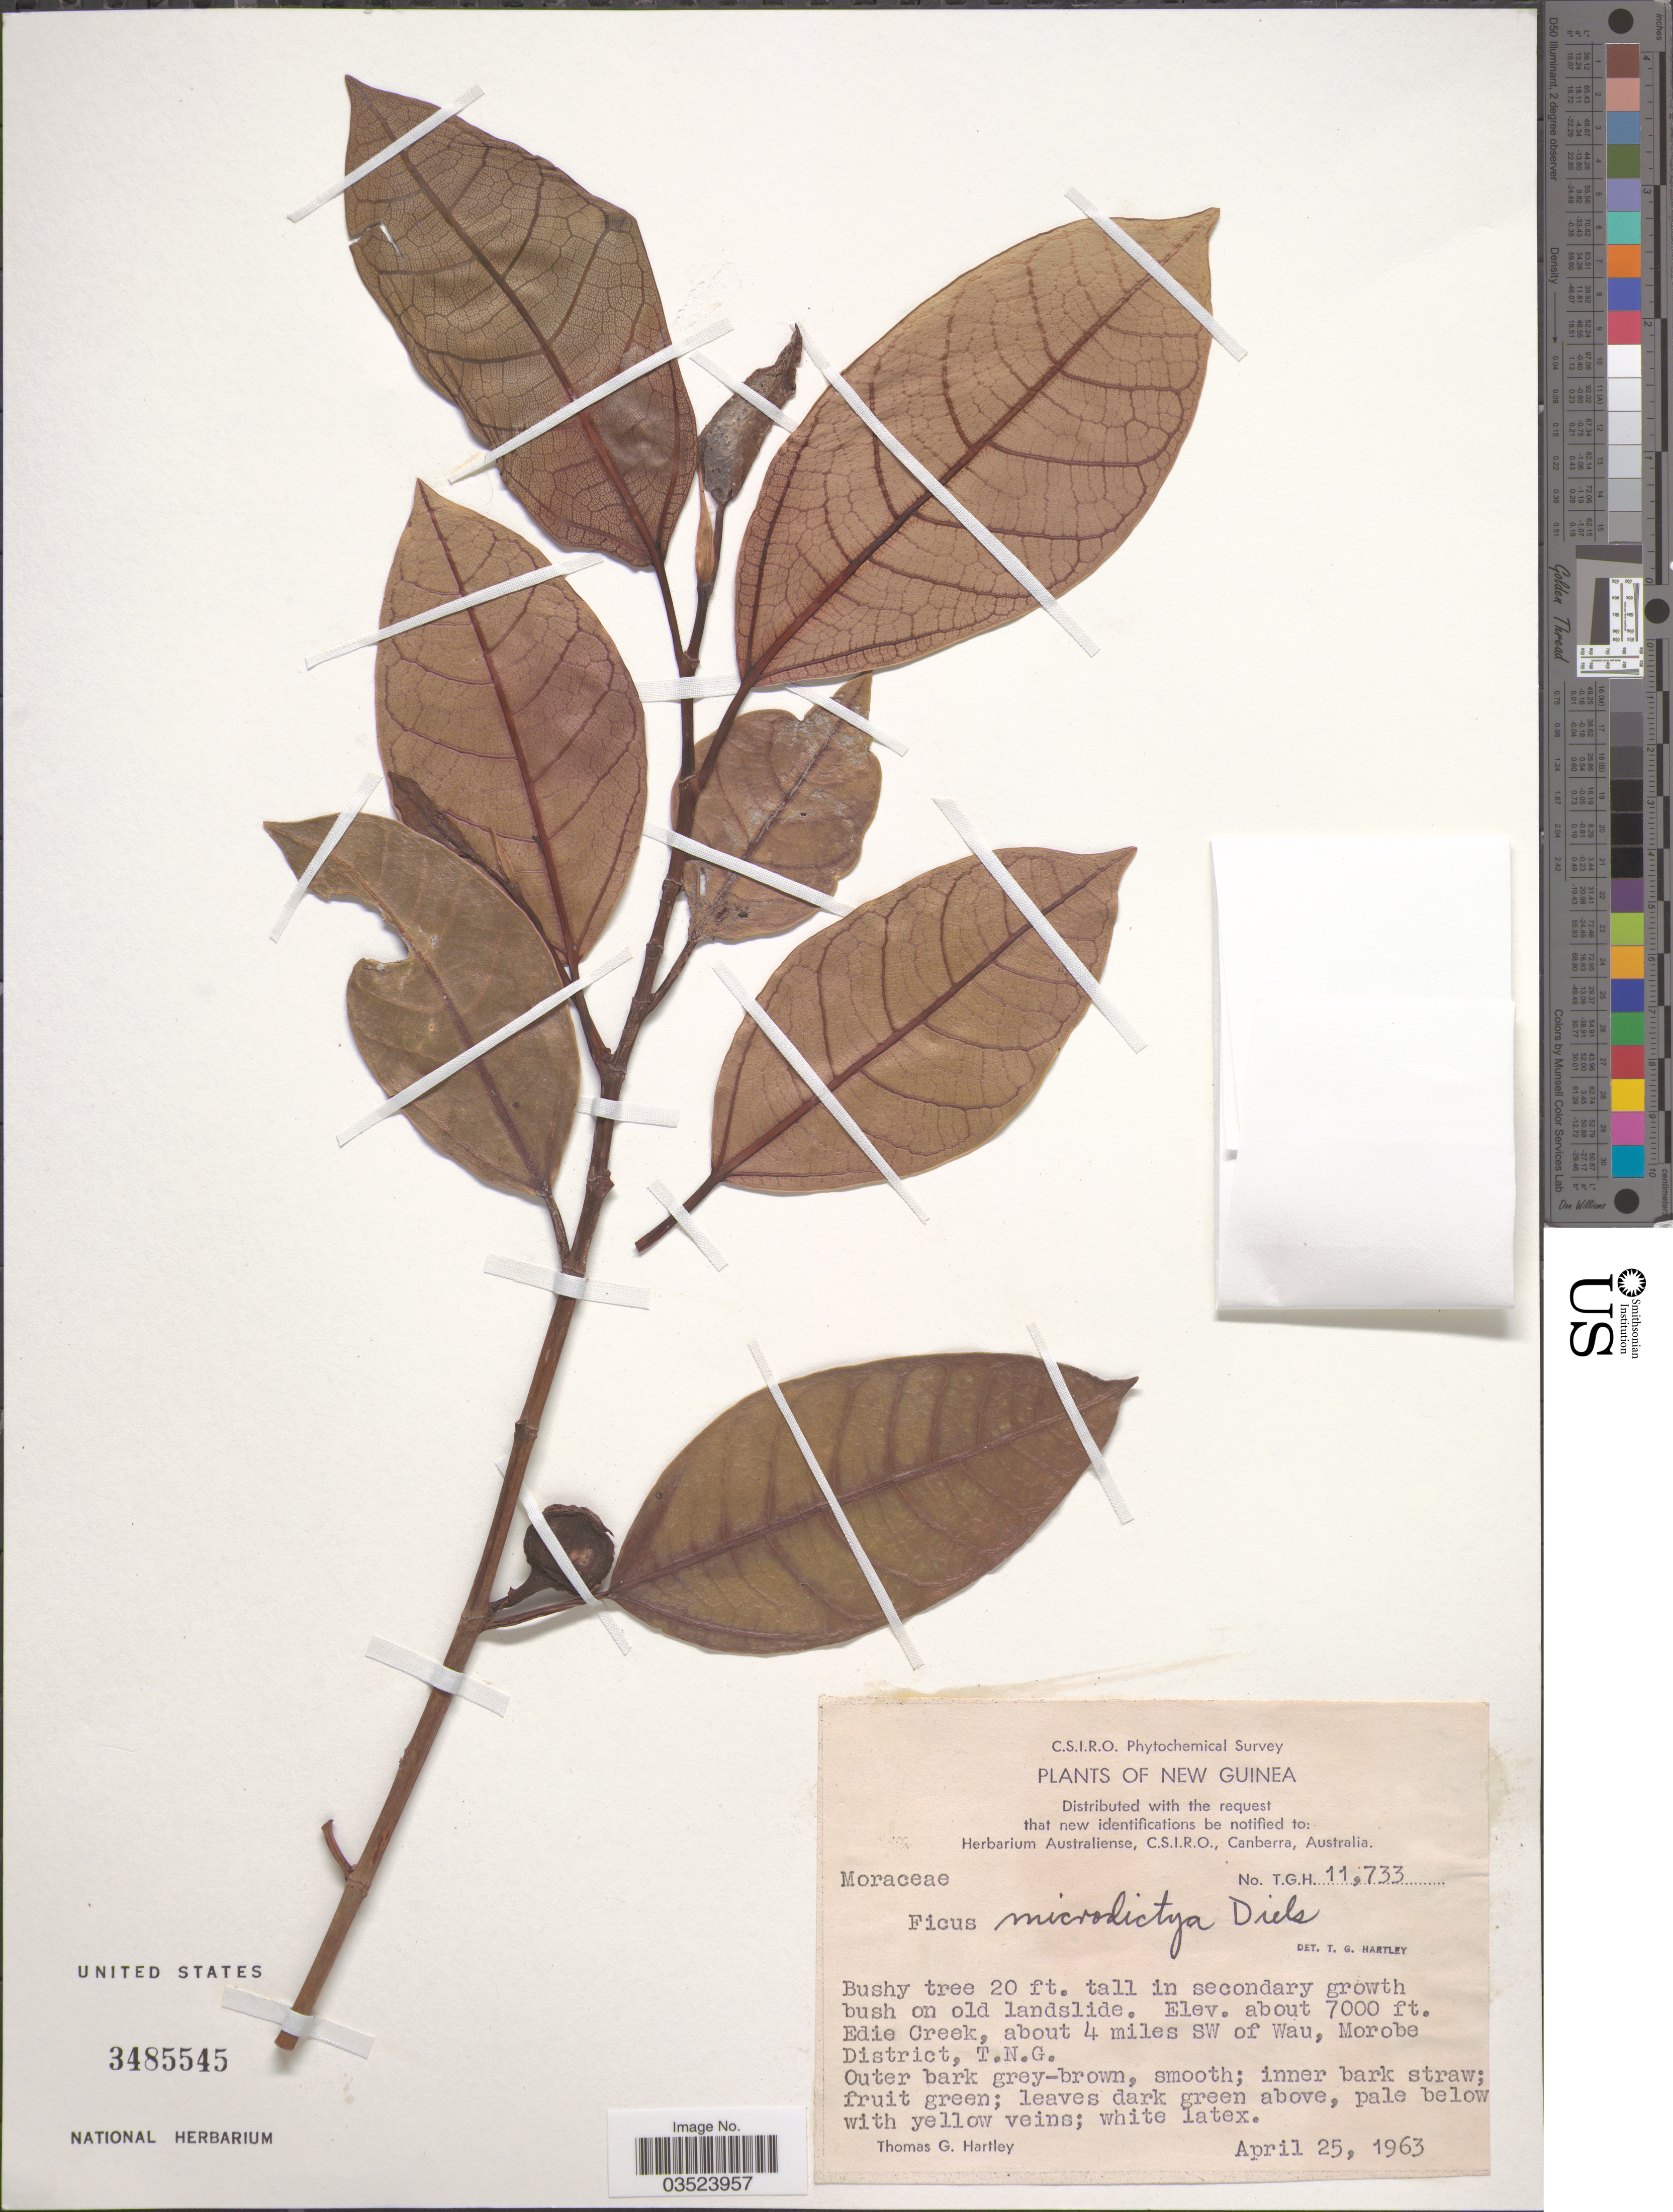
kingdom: Plantae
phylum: Tracheophyta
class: Magnoliopsida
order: Rosales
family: Moraceae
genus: Ficus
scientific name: Ficus microdictya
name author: Diels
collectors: T. G. Hartley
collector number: TGH11733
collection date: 1963-04-25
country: Papua New Guinea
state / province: Morobe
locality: Edie Creek, about 4 miles SW of Wau, Morobe District, T.N.G. New Guinea.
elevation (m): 2134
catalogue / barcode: US 3485545